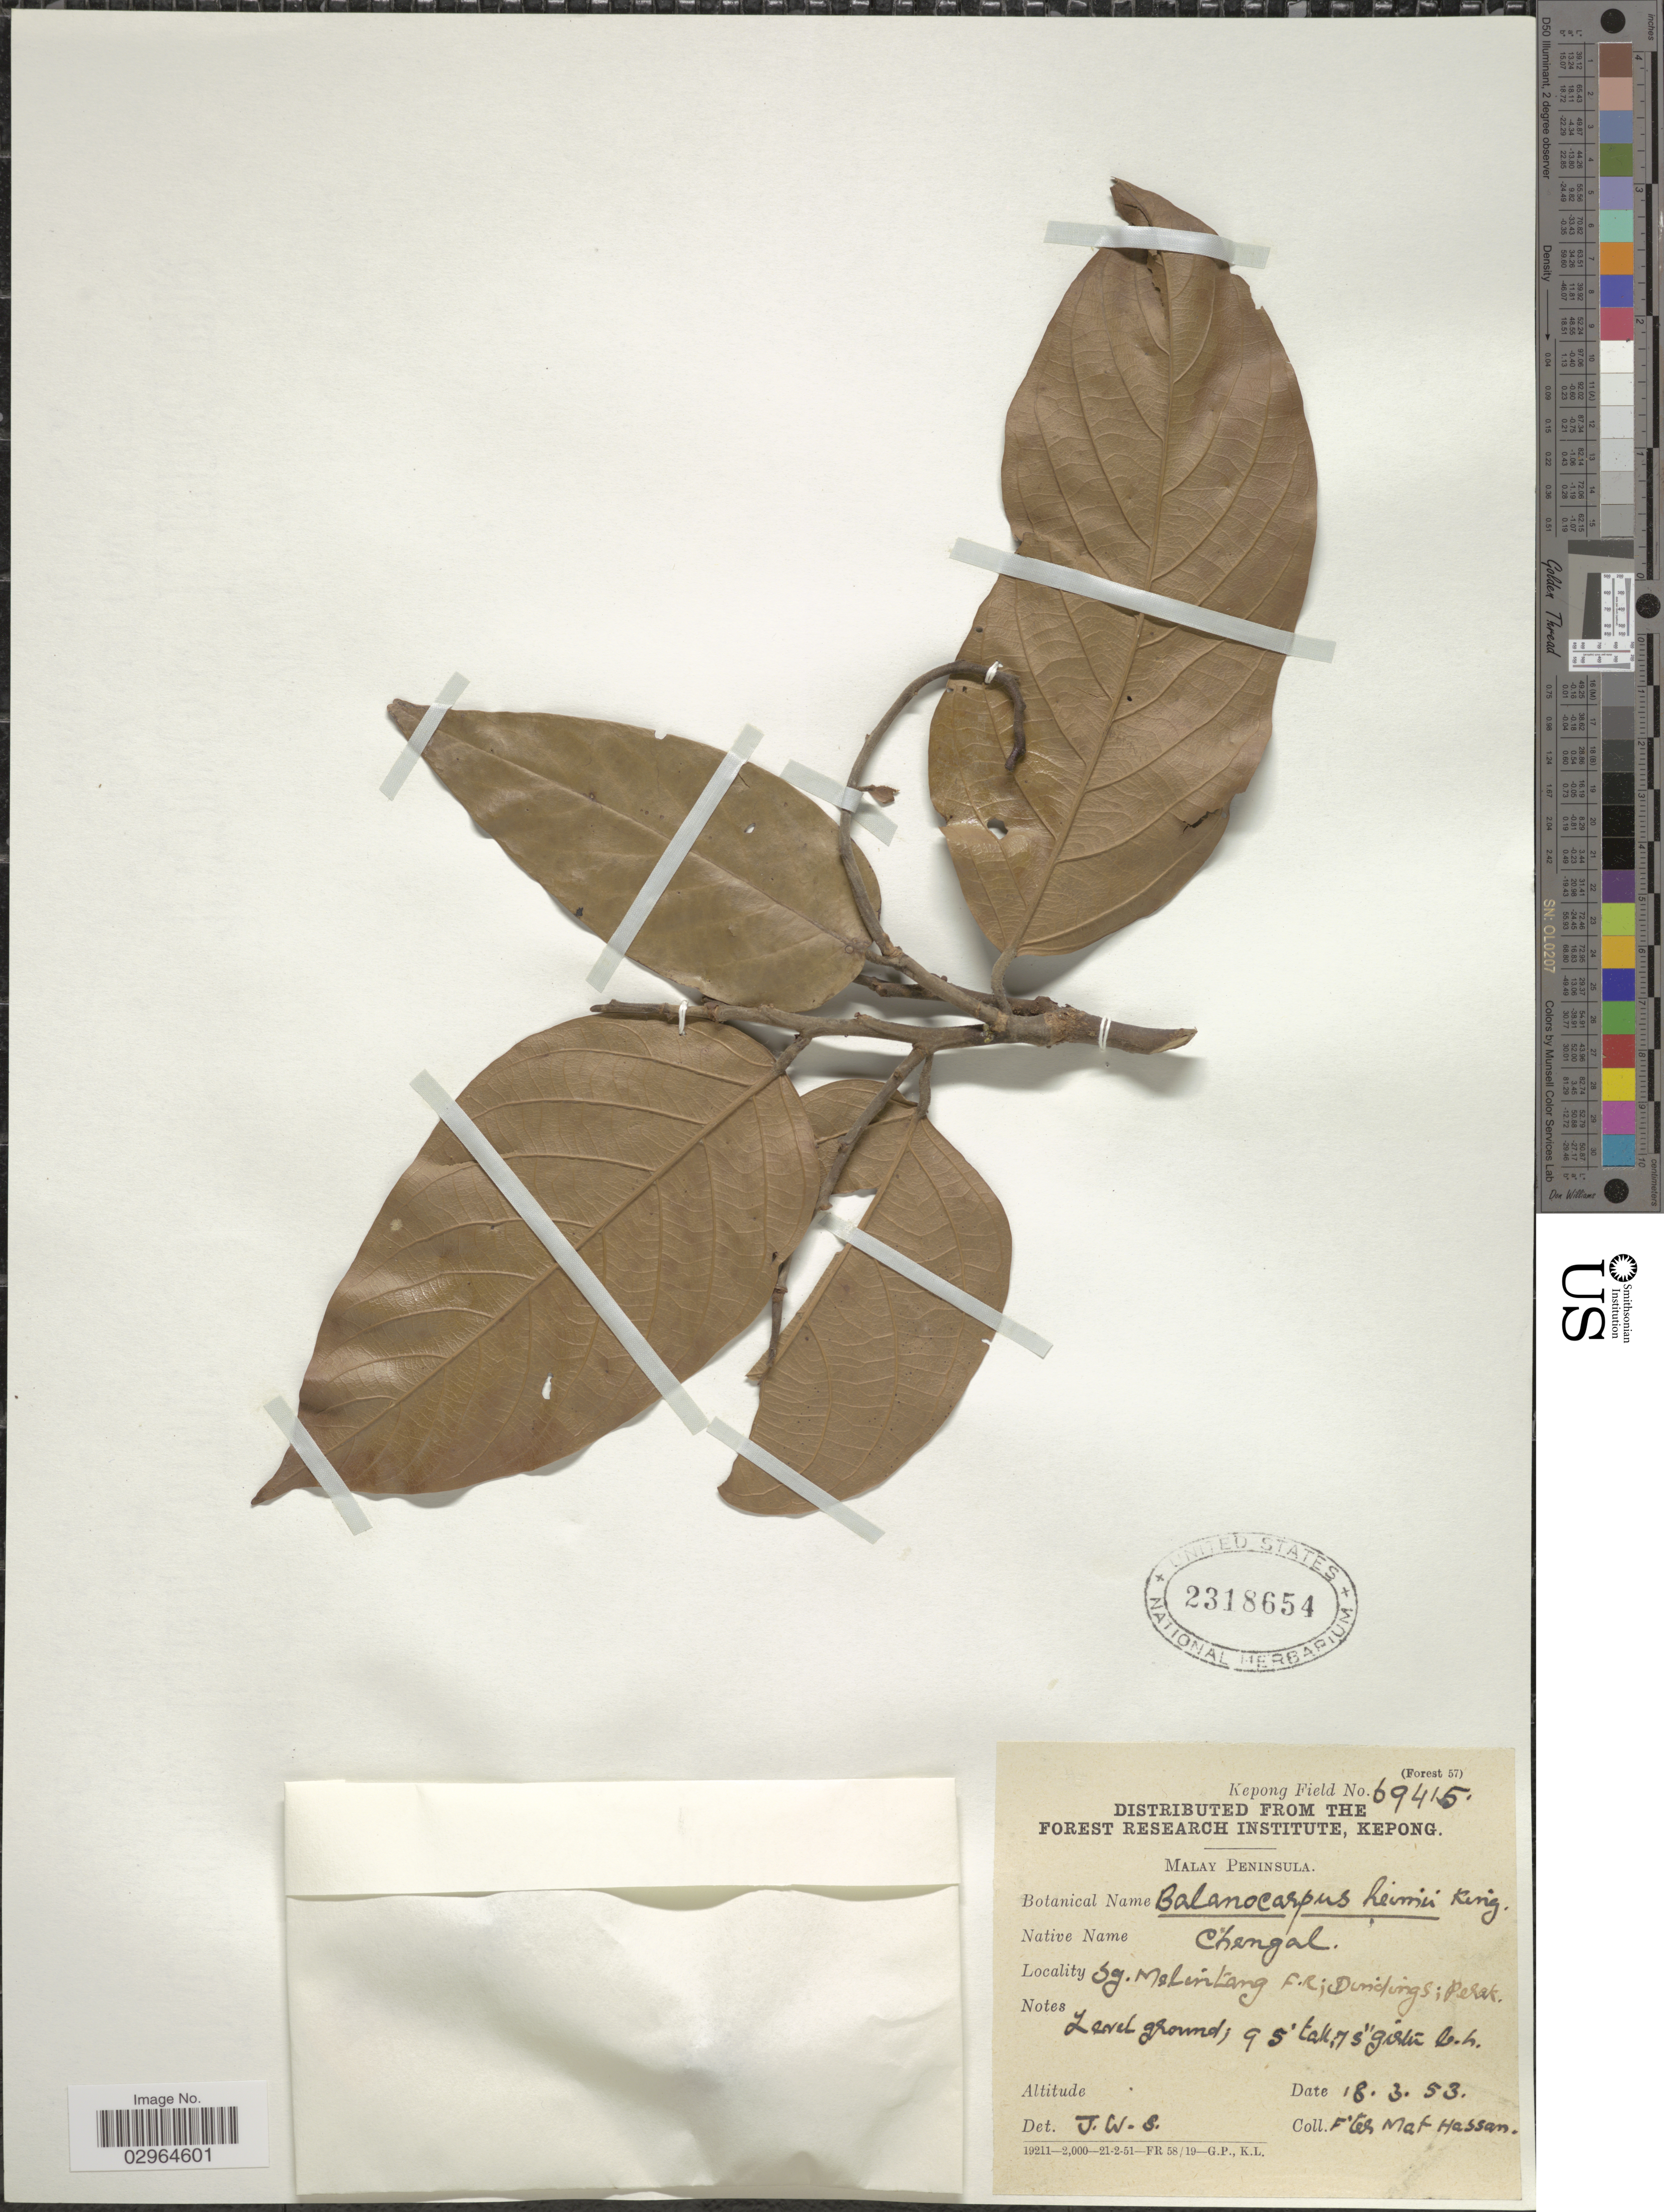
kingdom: Plantae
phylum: Tracheophyta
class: Magnoliopsida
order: Malvales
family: Dipterocarpaceae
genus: Neobalanocarpus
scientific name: Neobalanocarpus heimii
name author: (King) P.S. Ashton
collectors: F. Hassan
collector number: Kepong Field 69415?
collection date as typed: Transcribed d/m/y: 18/3/53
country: Malaysia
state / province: Perak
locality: Malay Peninsula. Sg. Melintang [interpreted] F.R.; Dindings.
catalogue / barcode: US 2318654